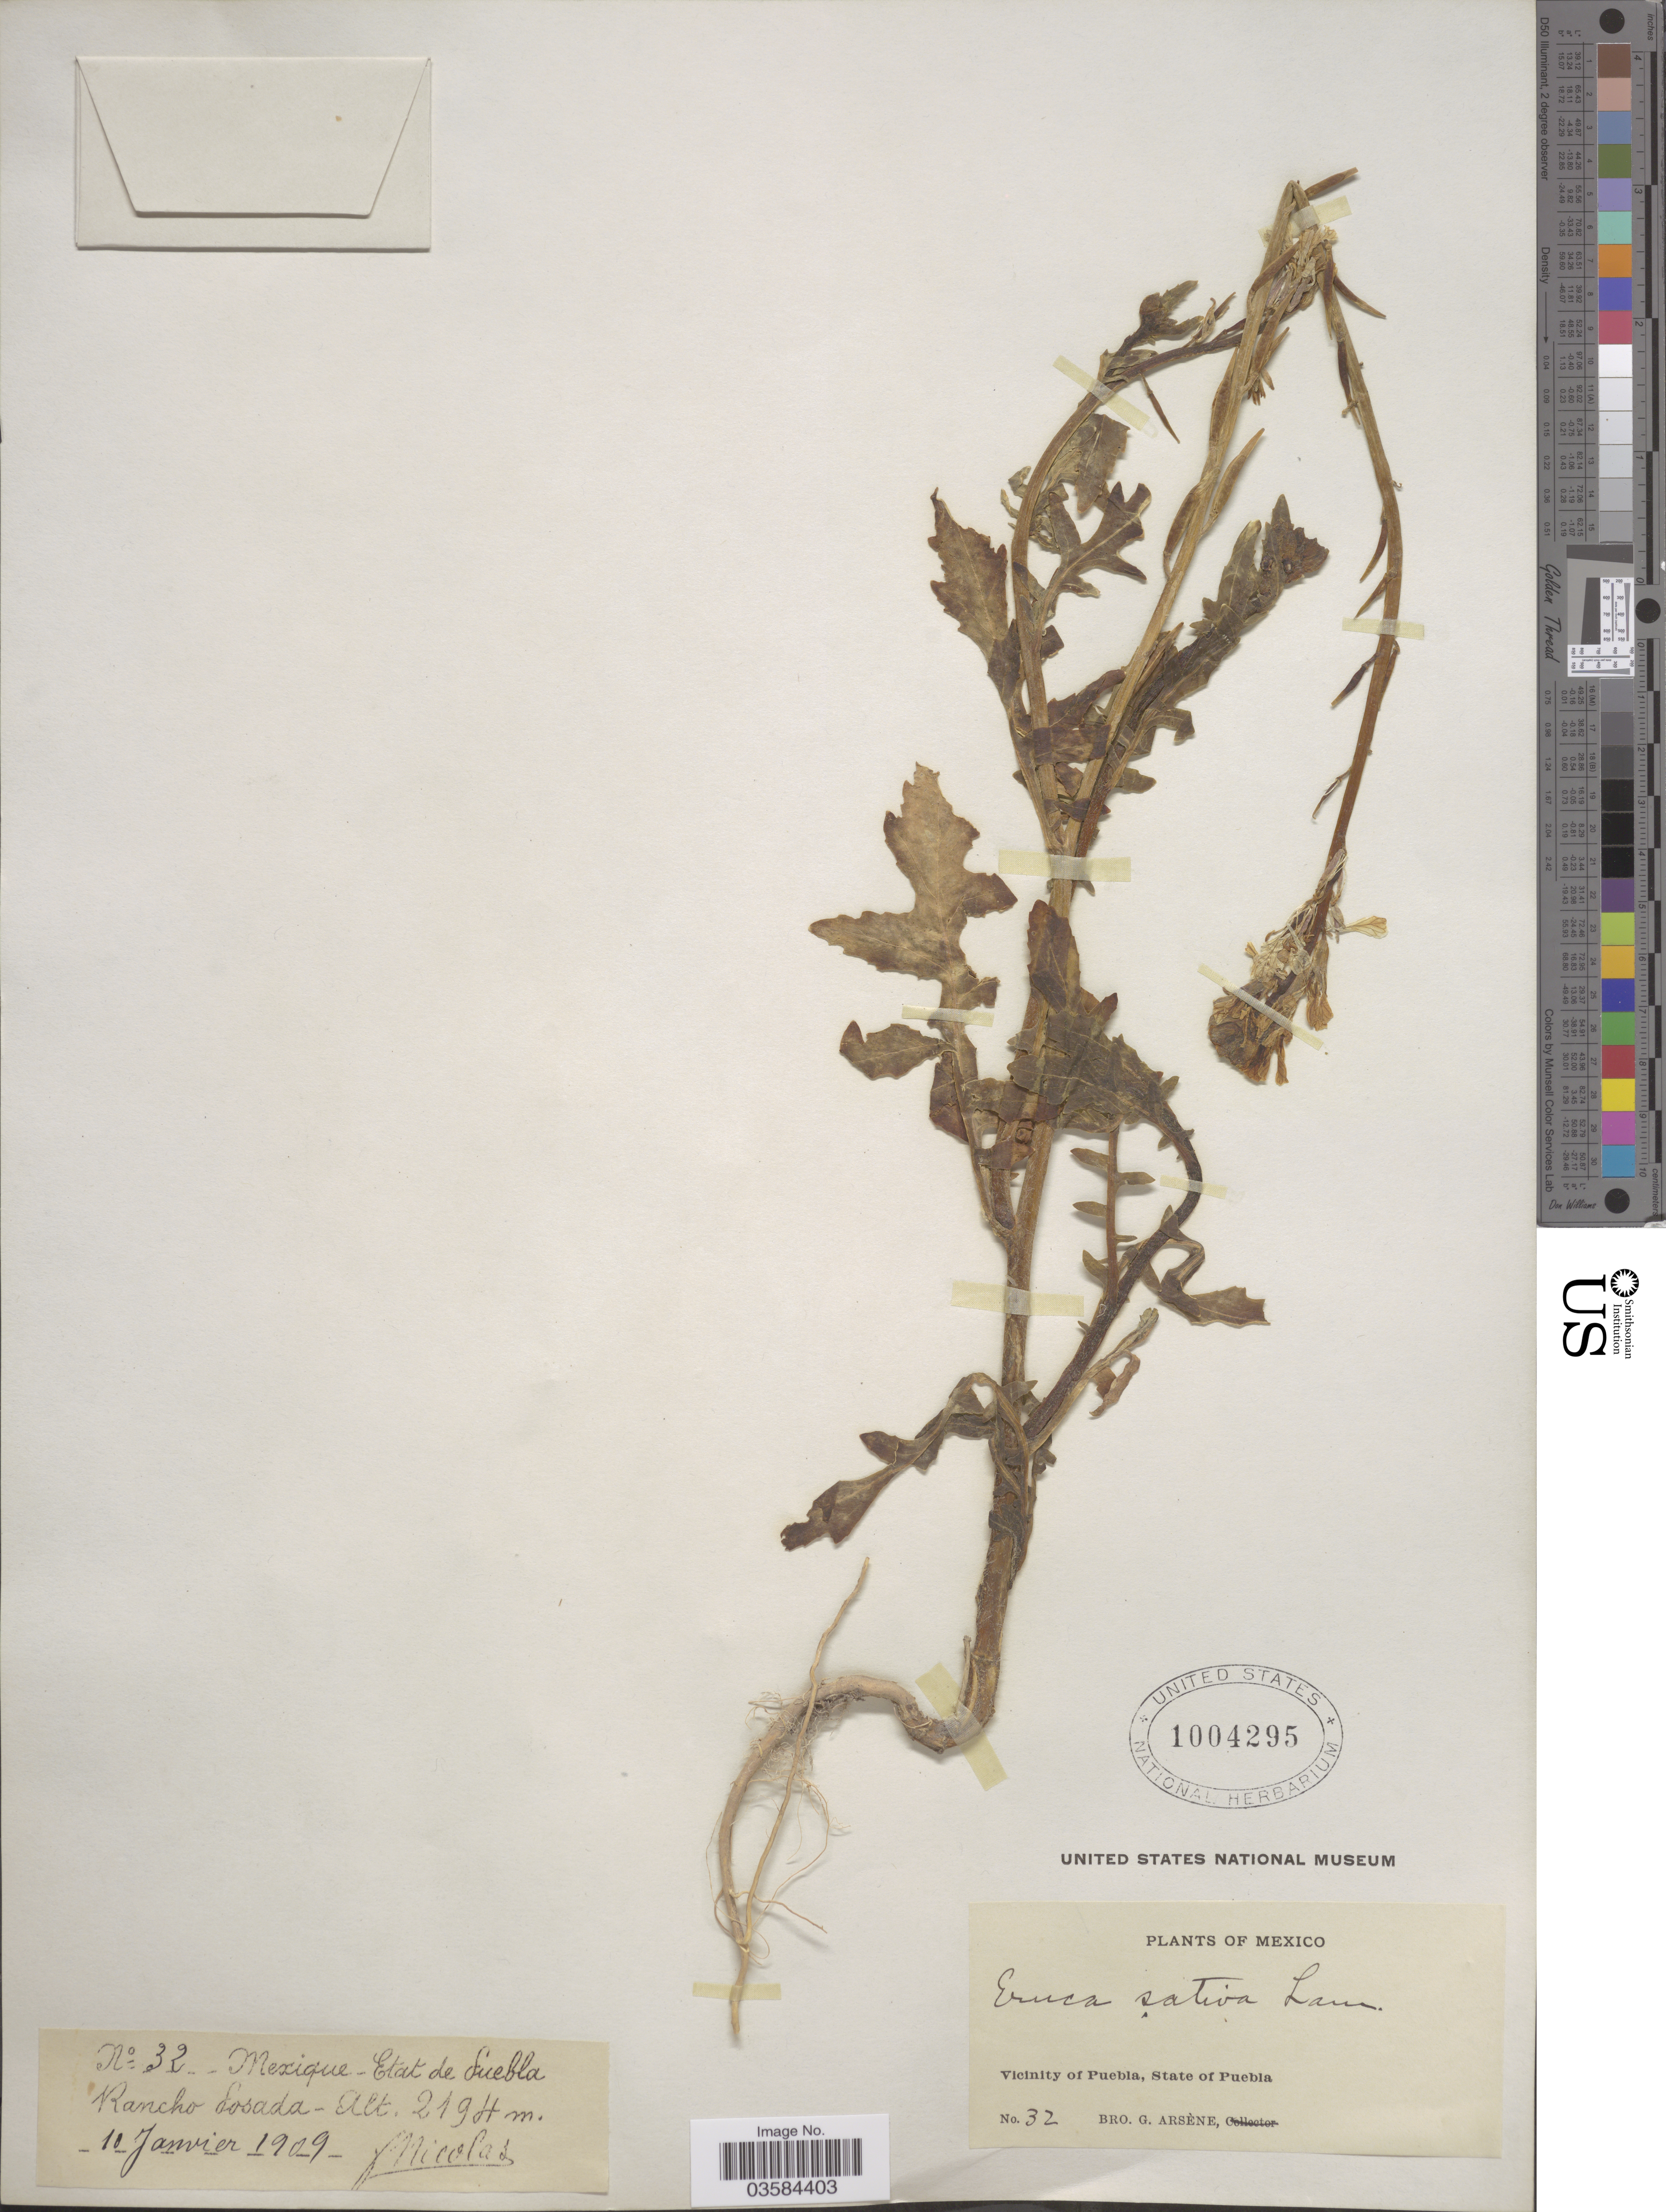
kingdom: Plantae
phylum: Tracheophyta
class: Magnoliopsida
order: Brassicales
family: Brassicaceae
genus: Eruca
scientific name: Eruca vesicaria subsp. sativa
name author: (Mill.) Thell.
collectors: Bro. G. Arsène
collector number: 32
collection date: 1909-01-10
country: Mexico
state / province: Puebla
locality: Vicinity of Puebla. Etat de Puebla Rancho Posada.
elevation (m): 67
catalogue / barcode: US 1004295